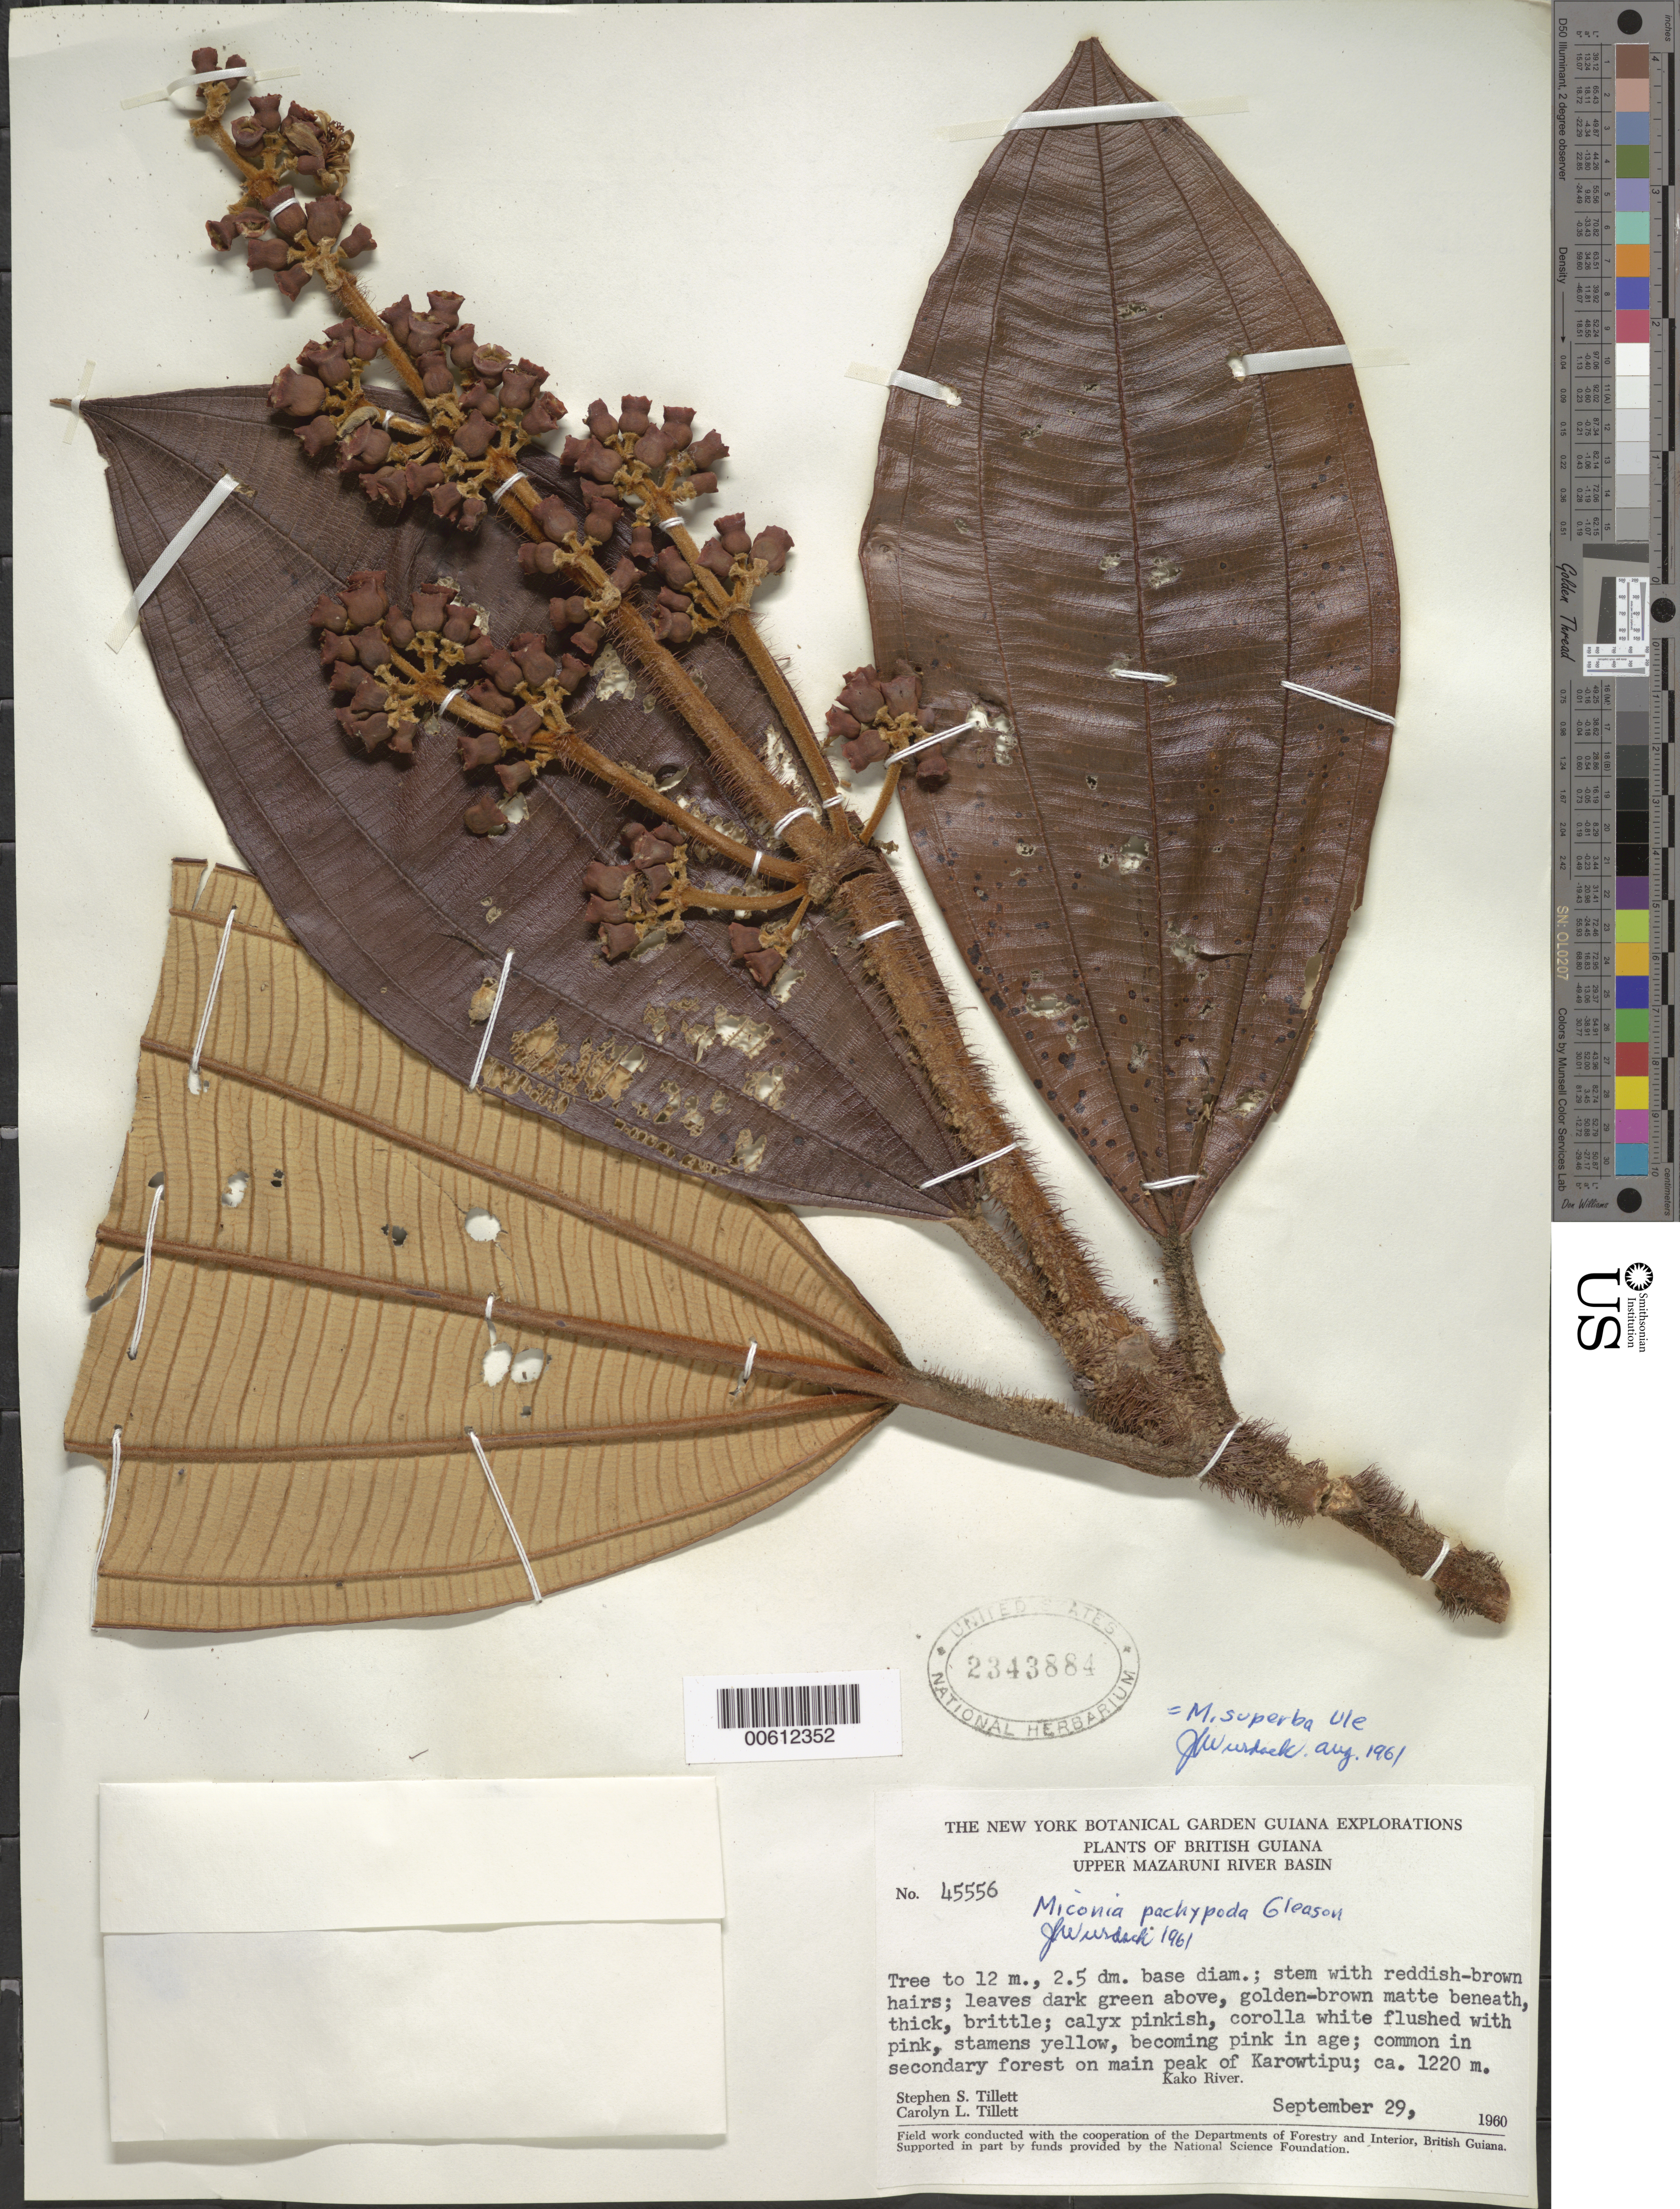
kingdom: Plantae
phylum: Tracheophyta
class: Magnoliopsida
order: Myrtales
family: Melastomataceae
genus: Miconia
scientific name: Miconia superba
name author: Ule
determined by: Wurdack, John J., (US), US (UNITED STATES)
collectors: S. S. Tillett, C. L. Tillett & R. Boyan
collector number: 45556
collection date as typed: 29-Sep-60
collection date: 1960-09-29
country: Guyana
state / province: Cuyuni-Mazaruni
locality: Karowtipu Mt., upper Mazaruni R. region, main peak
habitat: Secondary forest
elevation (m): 1220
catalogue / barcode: US 2343884